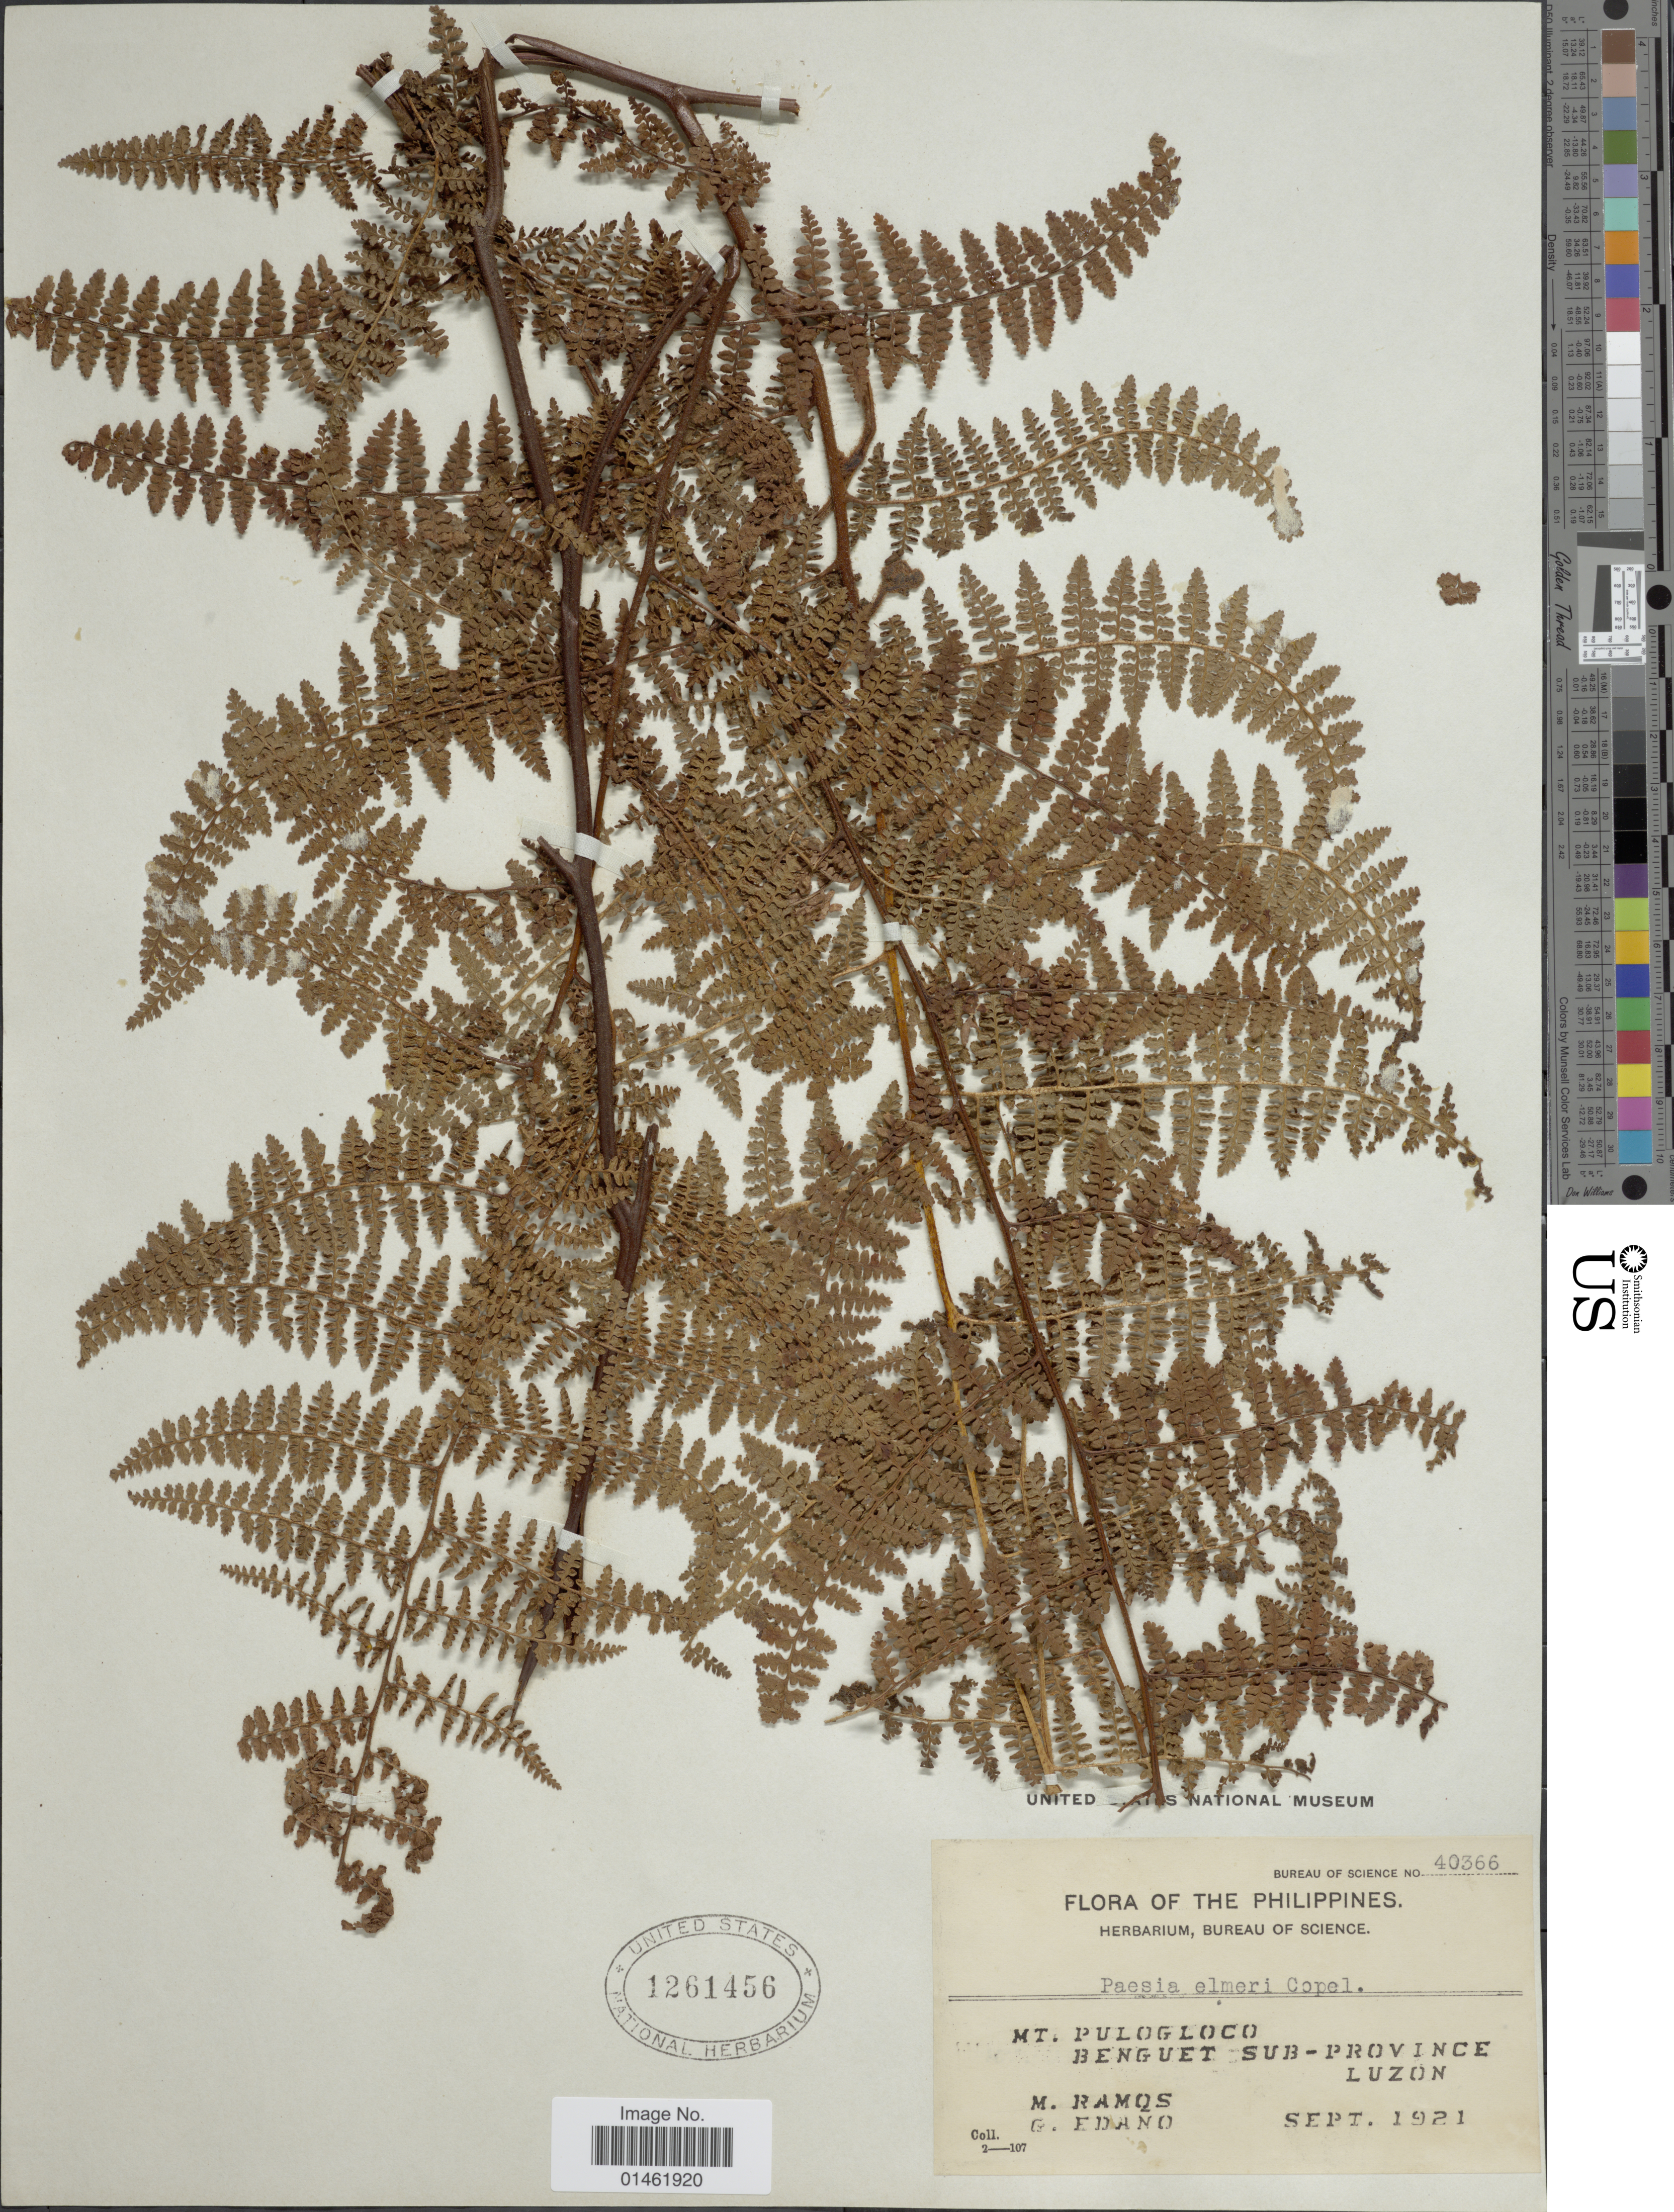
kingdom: Plantae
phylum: Tracheophyta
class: Polypodiopsida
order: Polypodiales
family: Dennstaedtiaceae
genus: Paesia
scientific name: Paesia elmeri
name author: Copel. in Elmer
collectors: M. Ramos & G. Edaño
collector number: Bureau of Science 40366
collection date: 1921-09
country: Philippines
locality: Mt. Pulogloco, Benguet Sub-province, Luzon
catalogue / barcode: US 1261456